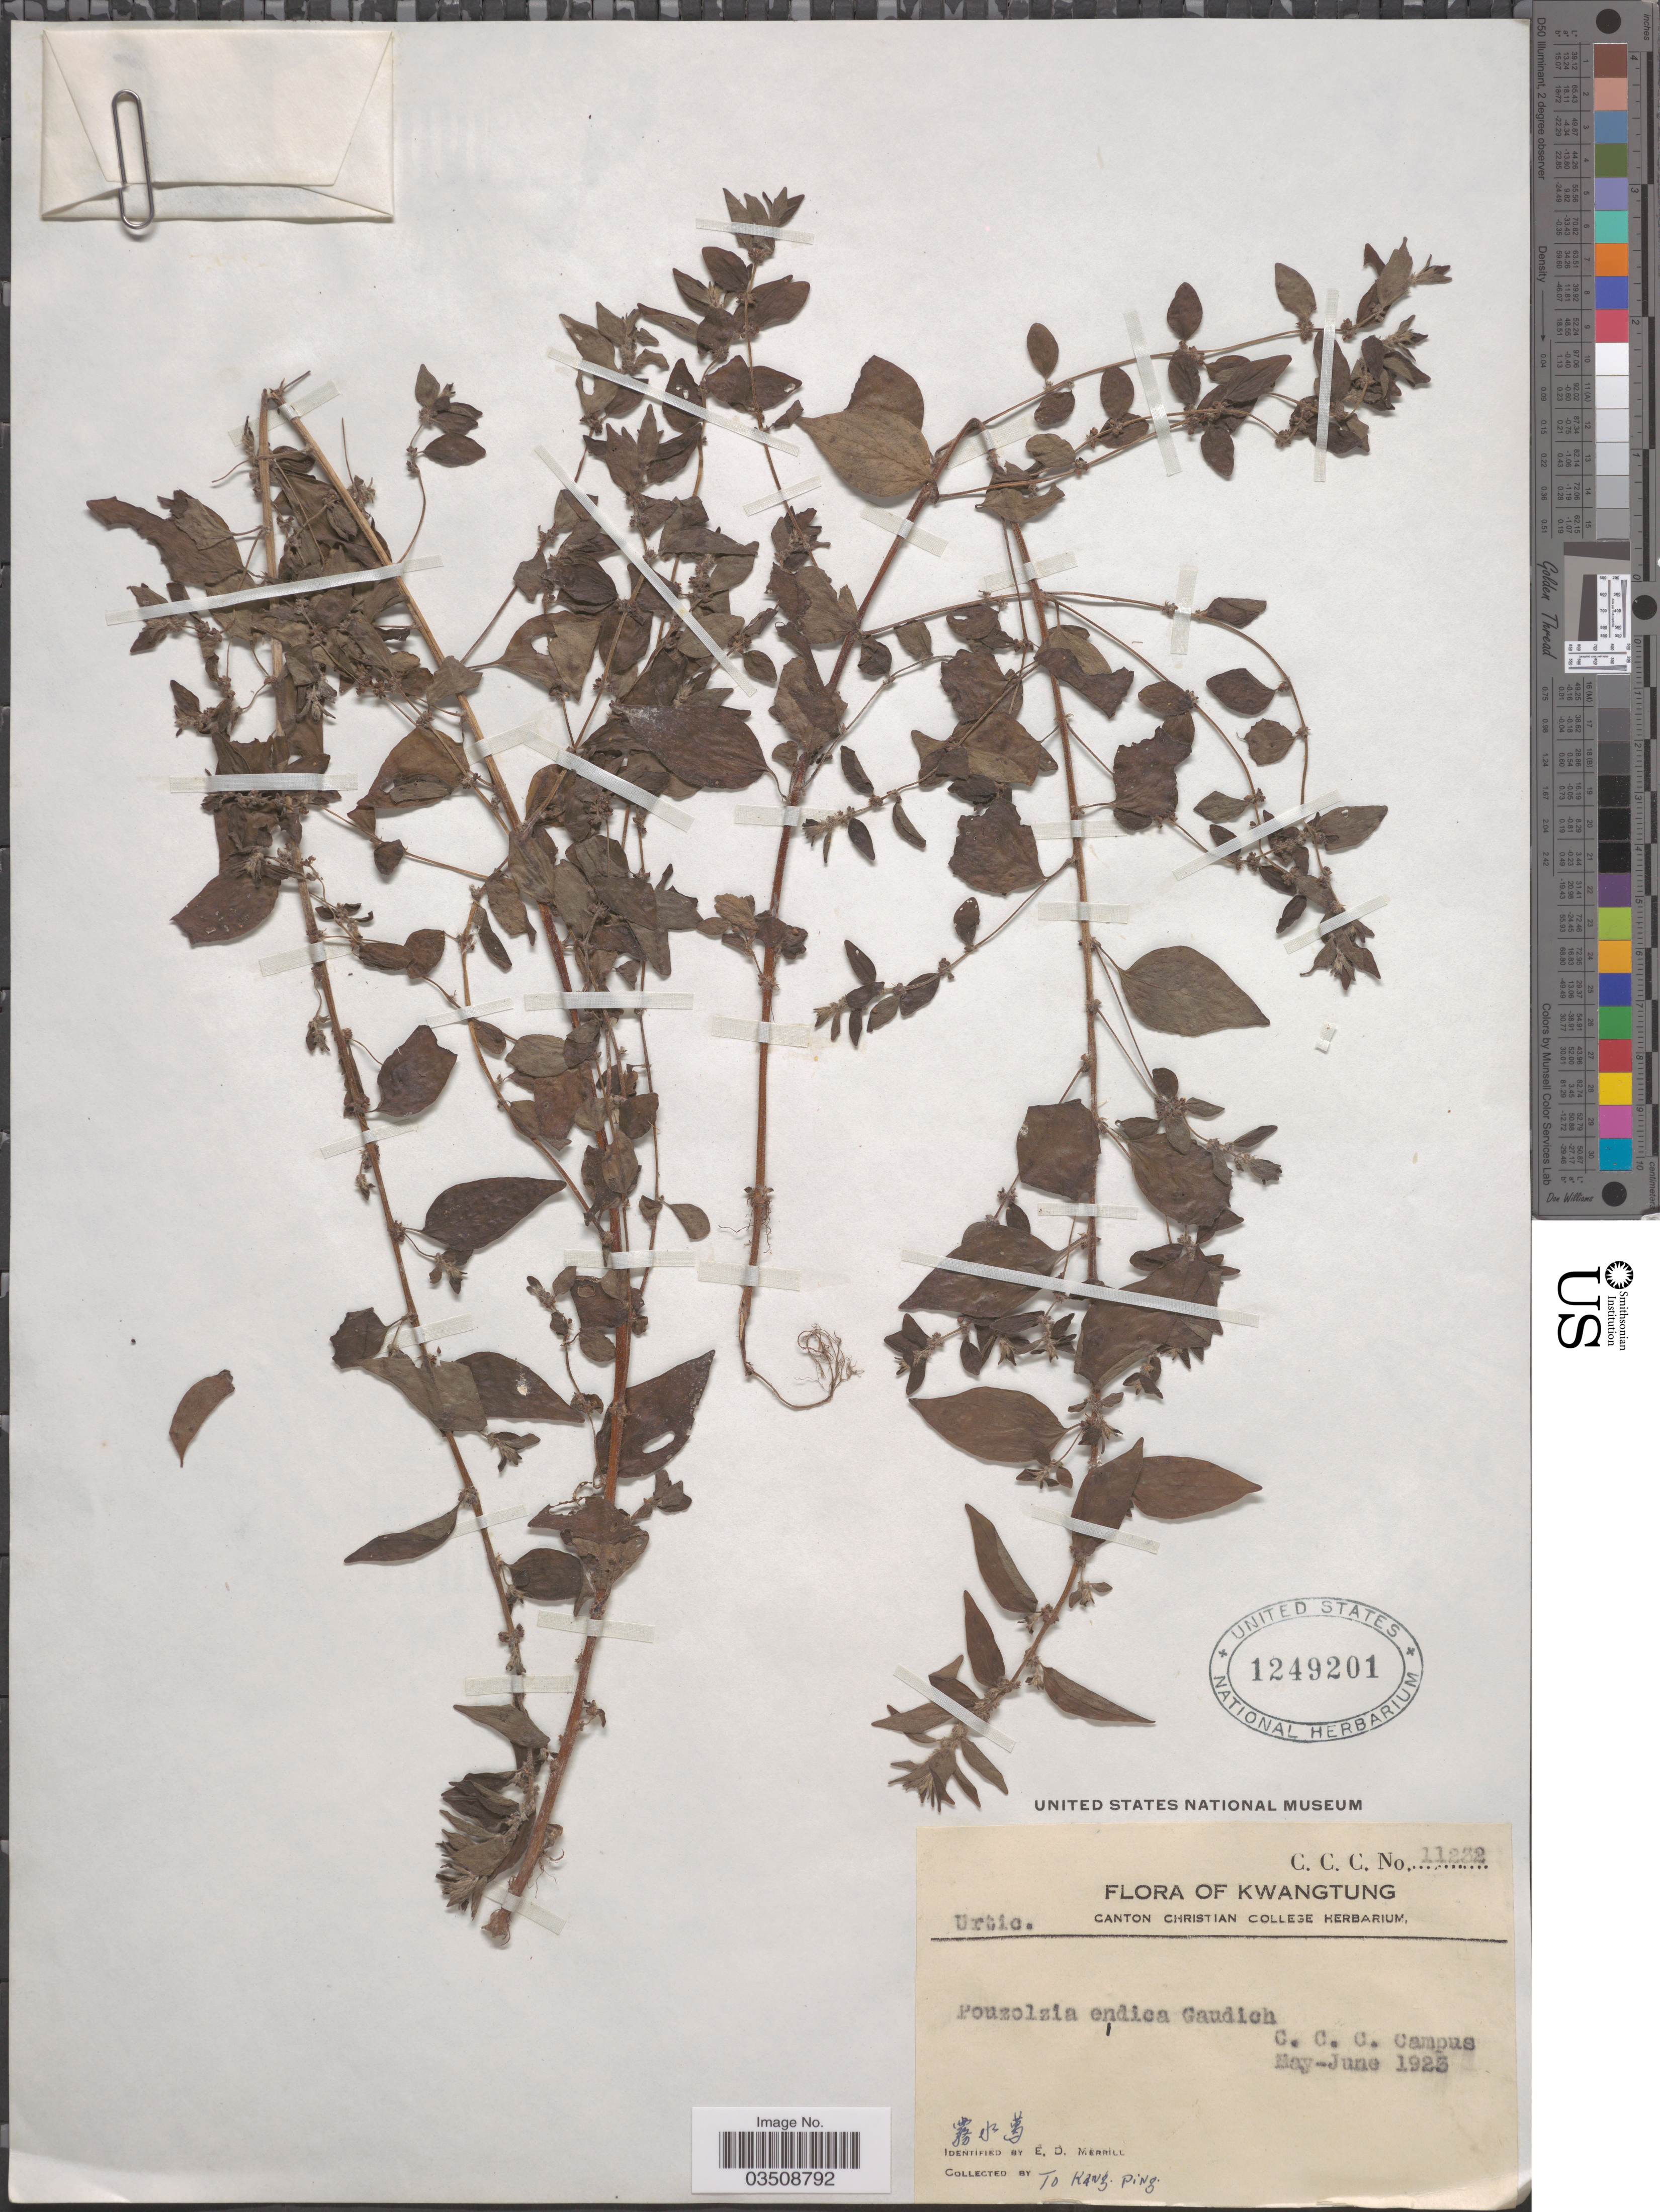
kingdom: Plantae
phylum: Tracheophyta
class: Magnoliopsida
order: Rosales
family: Urticaceae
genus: Pouzolzia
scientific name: Pouzolzia zeylanica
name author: (L.) Benn.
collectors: T. Ping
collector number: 11232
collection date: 1923-05/1923-06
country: China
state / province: Guangdong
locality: Kwangtung. C. C. C. Campus.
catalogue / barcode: US 1249201